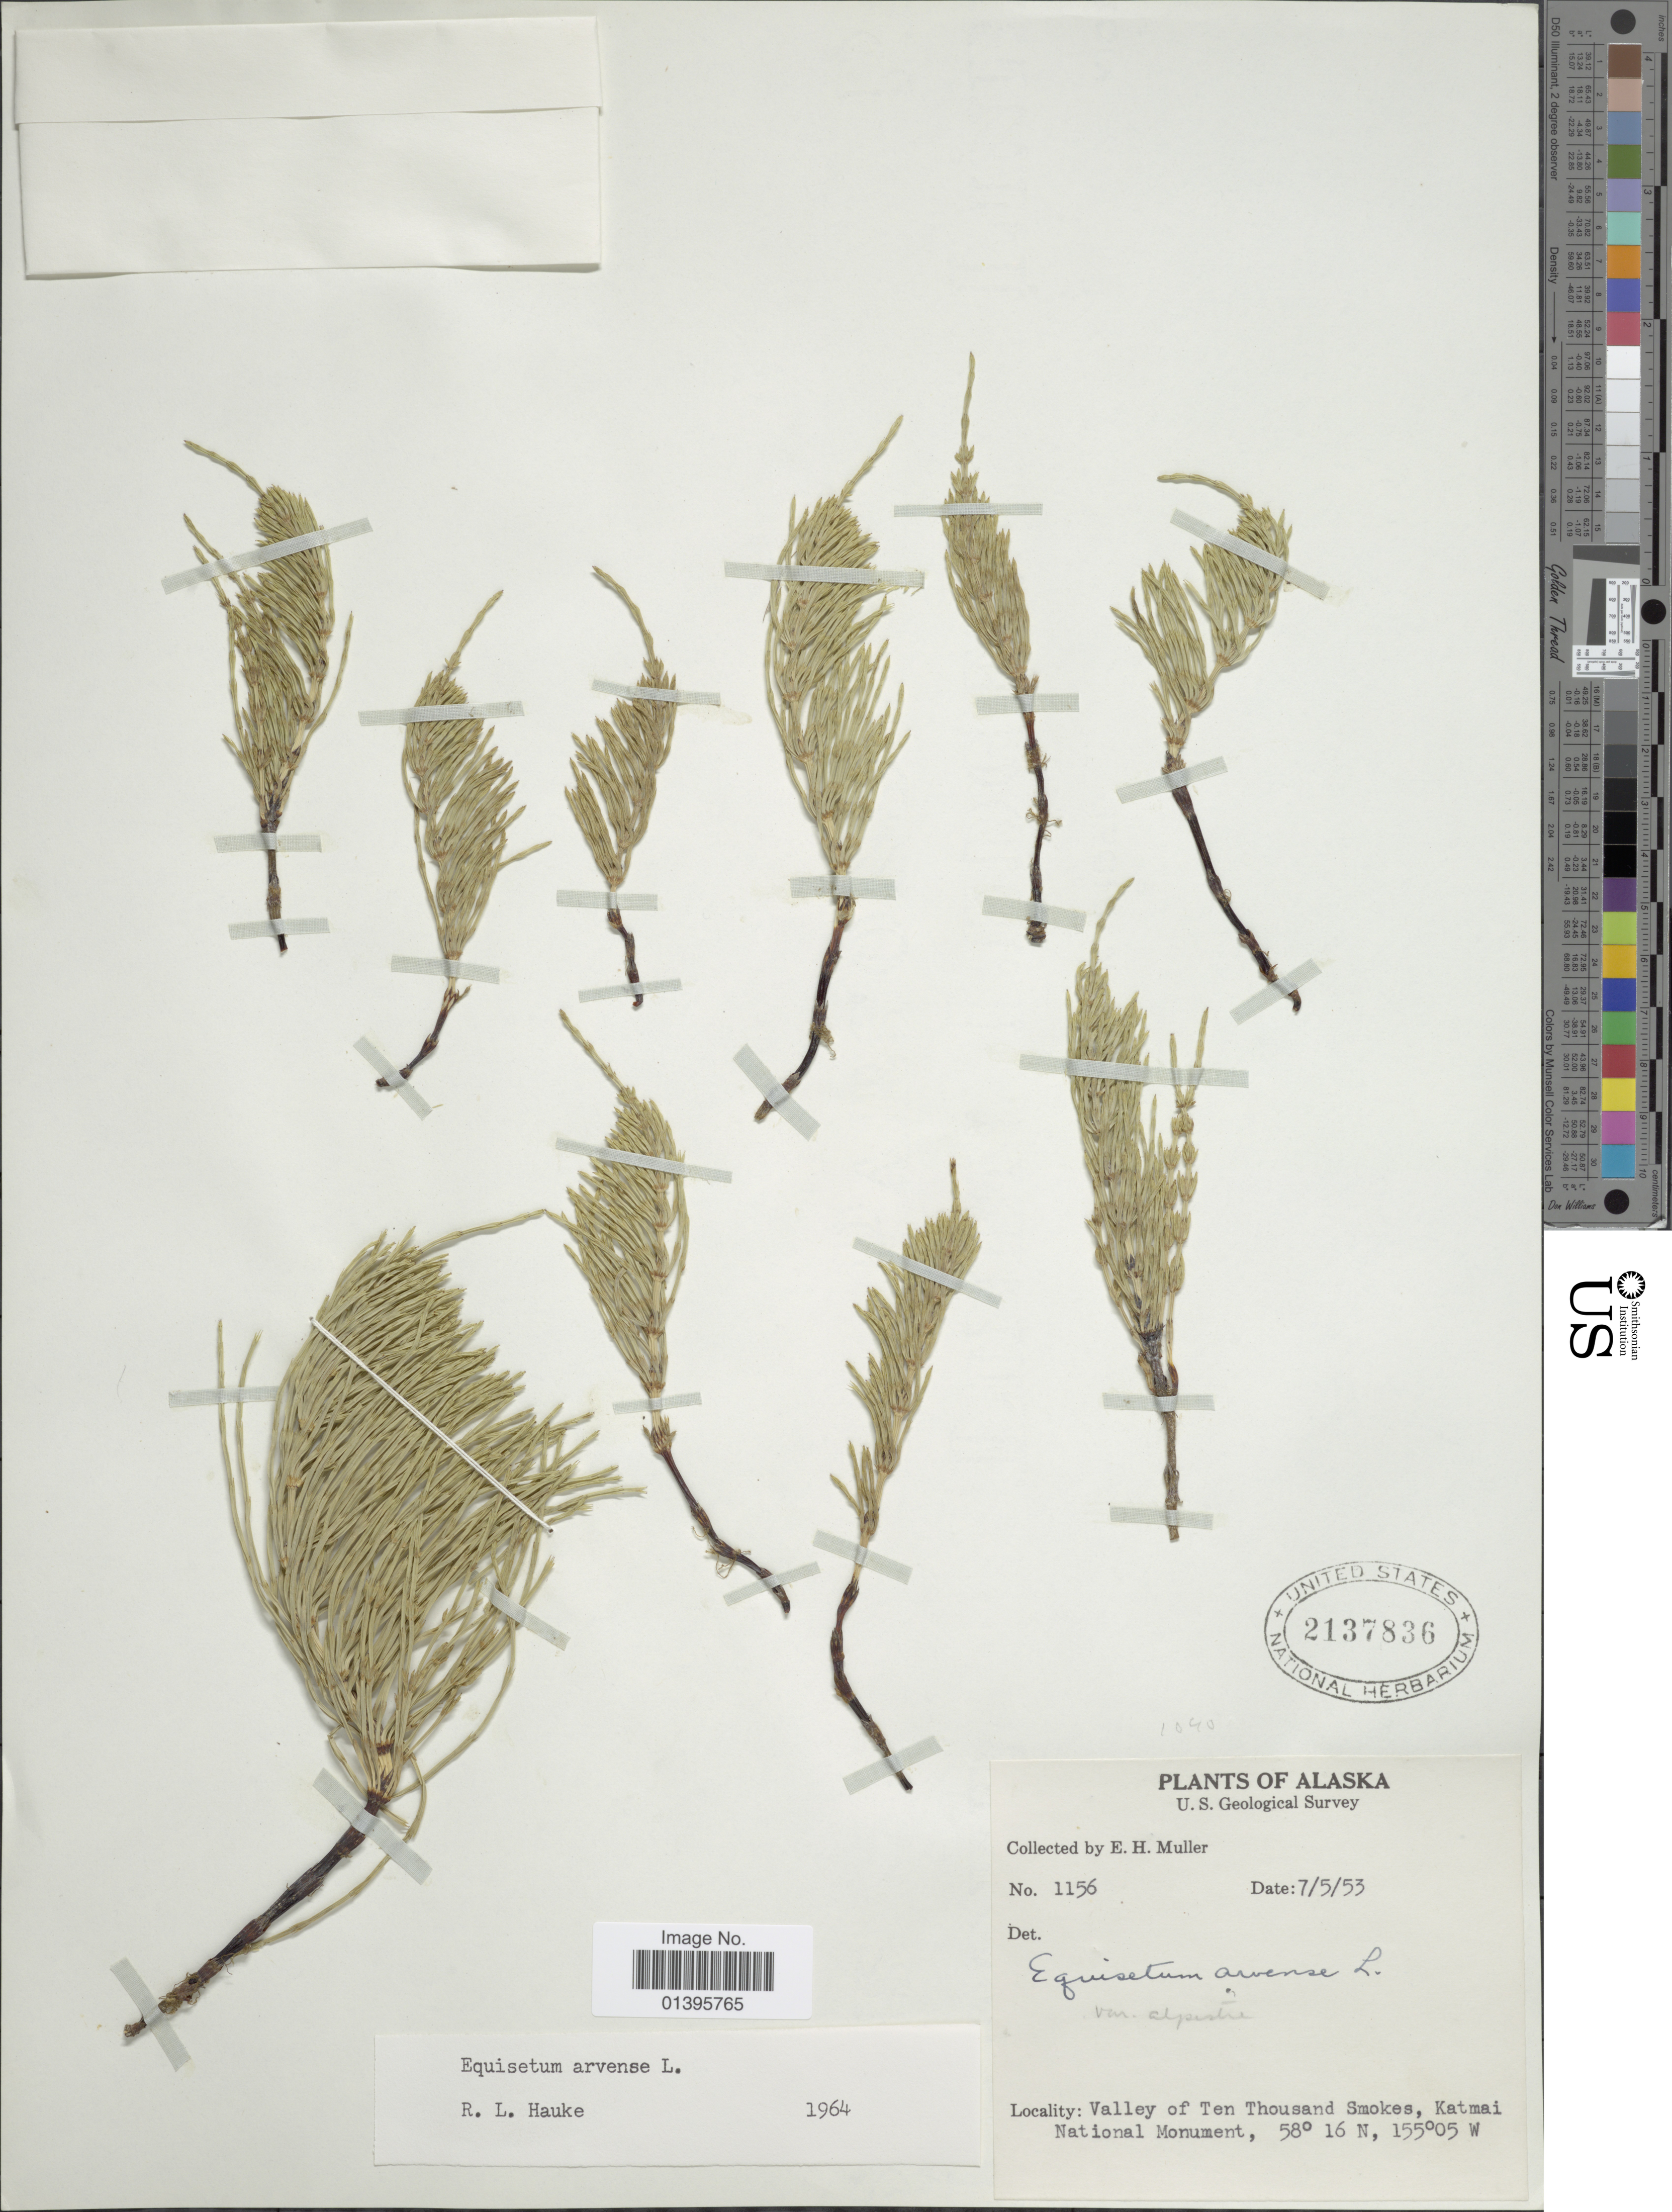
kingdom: Plantae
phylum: Tracheophyta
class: Polypodiopsida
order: Equisetales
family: Equisetaceae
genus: Equisetum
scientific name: Equisetum arvense var. alpestre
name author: Wahlenb.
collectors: E. H. Muller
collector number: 1156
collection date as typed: Transcribed d/m/y: 5/7/53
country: United States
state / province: Alaska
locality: Valley of Ten Thousand Smokes, Katmai National Monument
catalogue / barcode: US 2137836